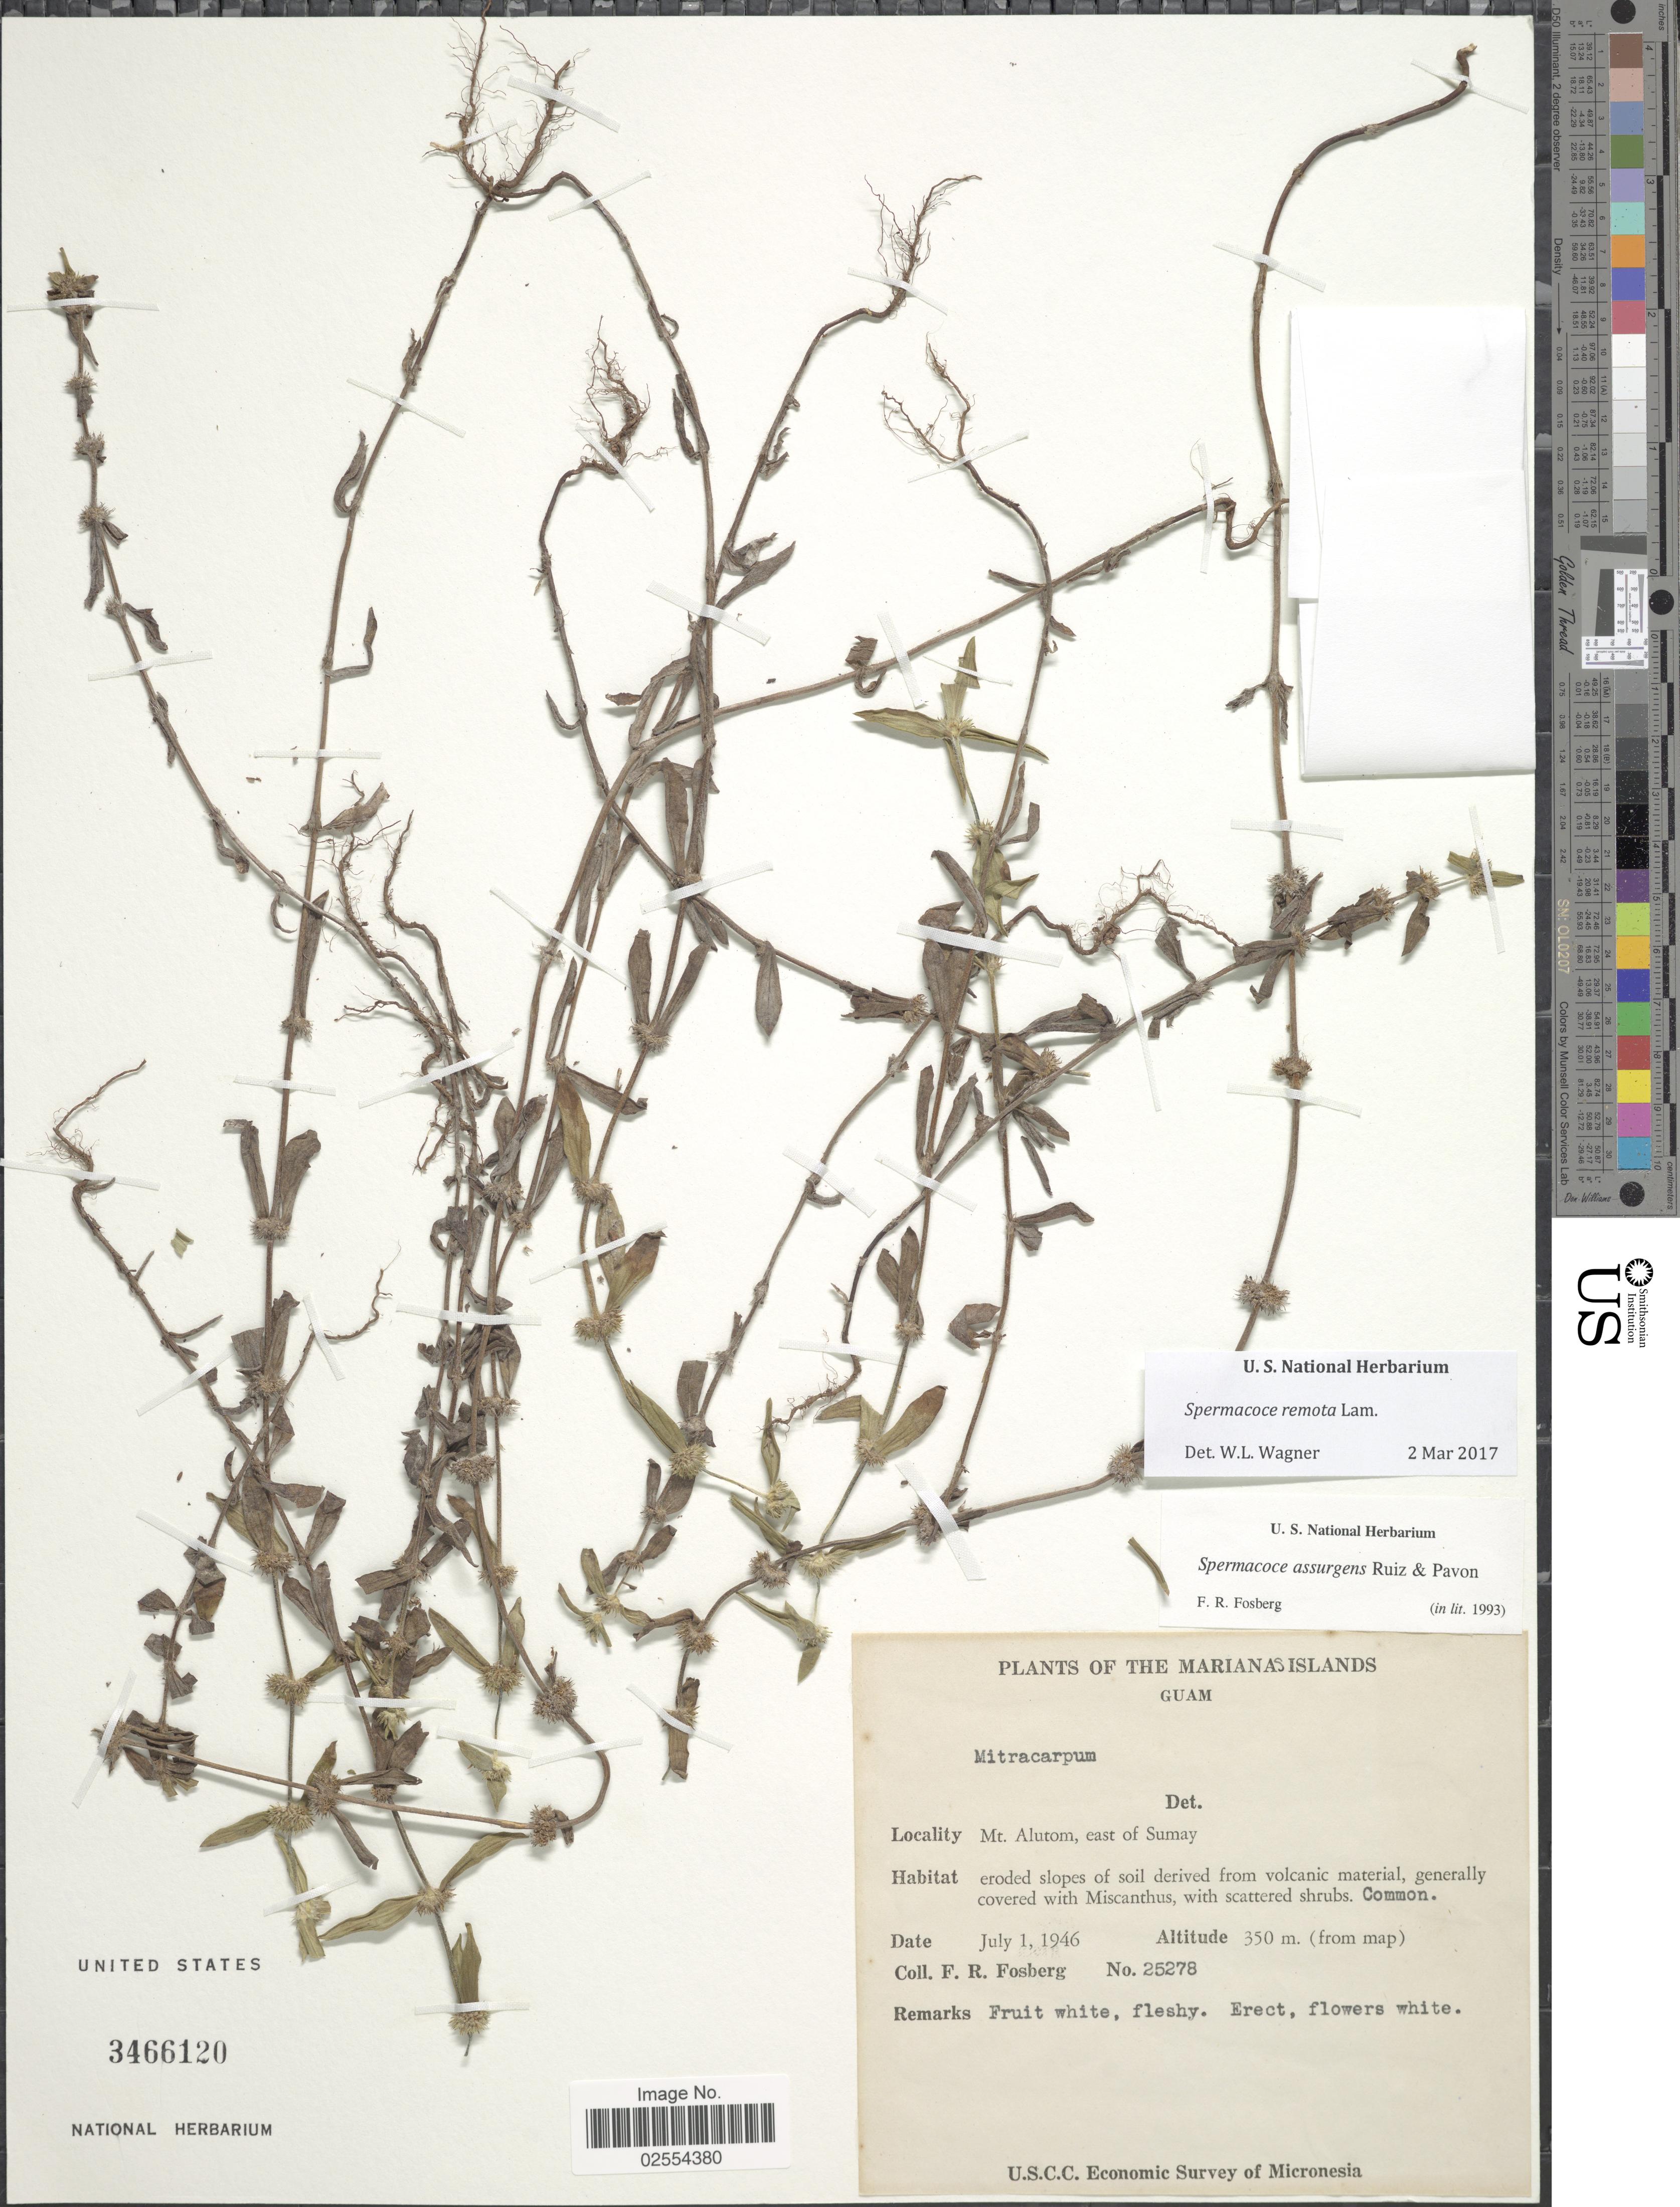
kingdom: Plantae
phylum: Tracheophyta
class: Magnoliopsida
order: Gentianales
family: Rubiaceae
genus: Spermacoce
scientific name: Spermacoce remota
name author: Lam.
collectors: F. R. Fosberg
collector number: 25278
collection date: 1946-07-01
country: Guam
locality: The Marianas Islands, Mt. Alutom, east of Sumay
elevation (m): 350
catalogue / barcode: US 3466120